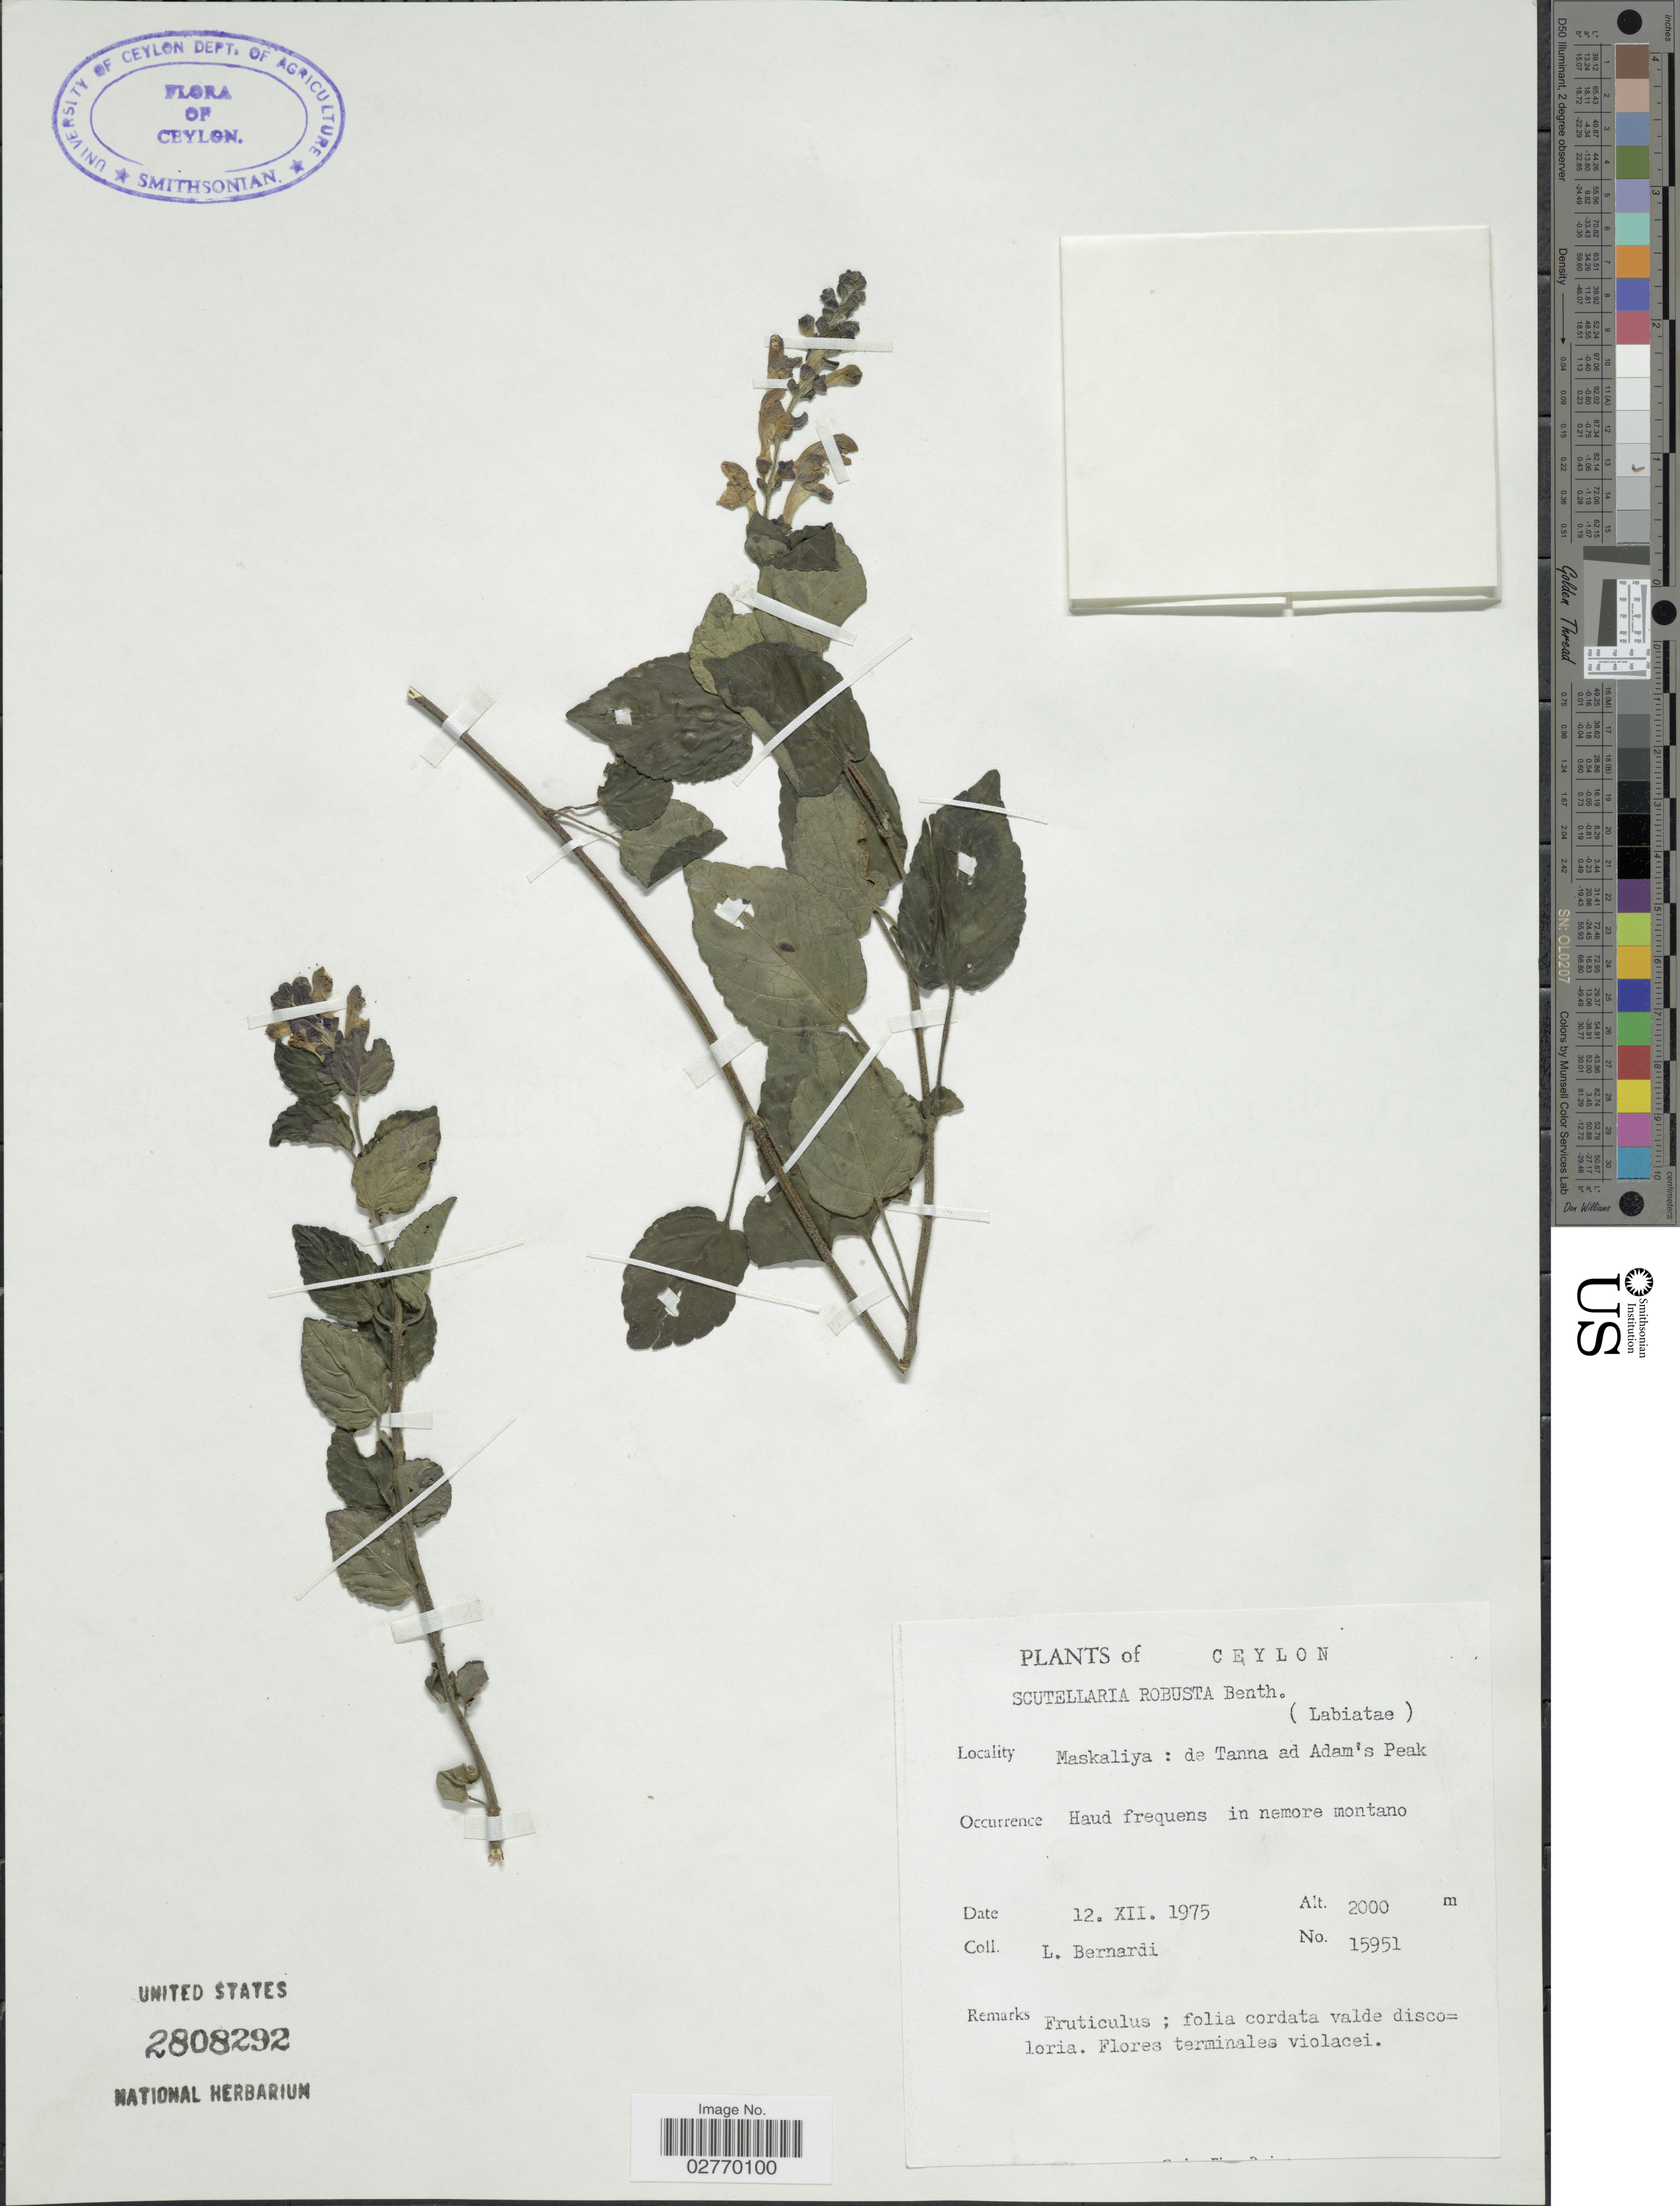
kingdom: Plantae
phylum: Tracheophyta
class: Magnoliopsida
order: Lamiales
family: Lamiaceae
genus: Scutellaria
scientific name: Scutellaria robusta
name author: Benth.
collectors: L. Bernardi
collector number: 15951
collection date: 1975-12-12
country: Sri Lanka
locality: Ceylon. Maskaliya: de Tanna ad Adam's Peak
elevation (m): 2000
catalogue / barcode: US 2808292